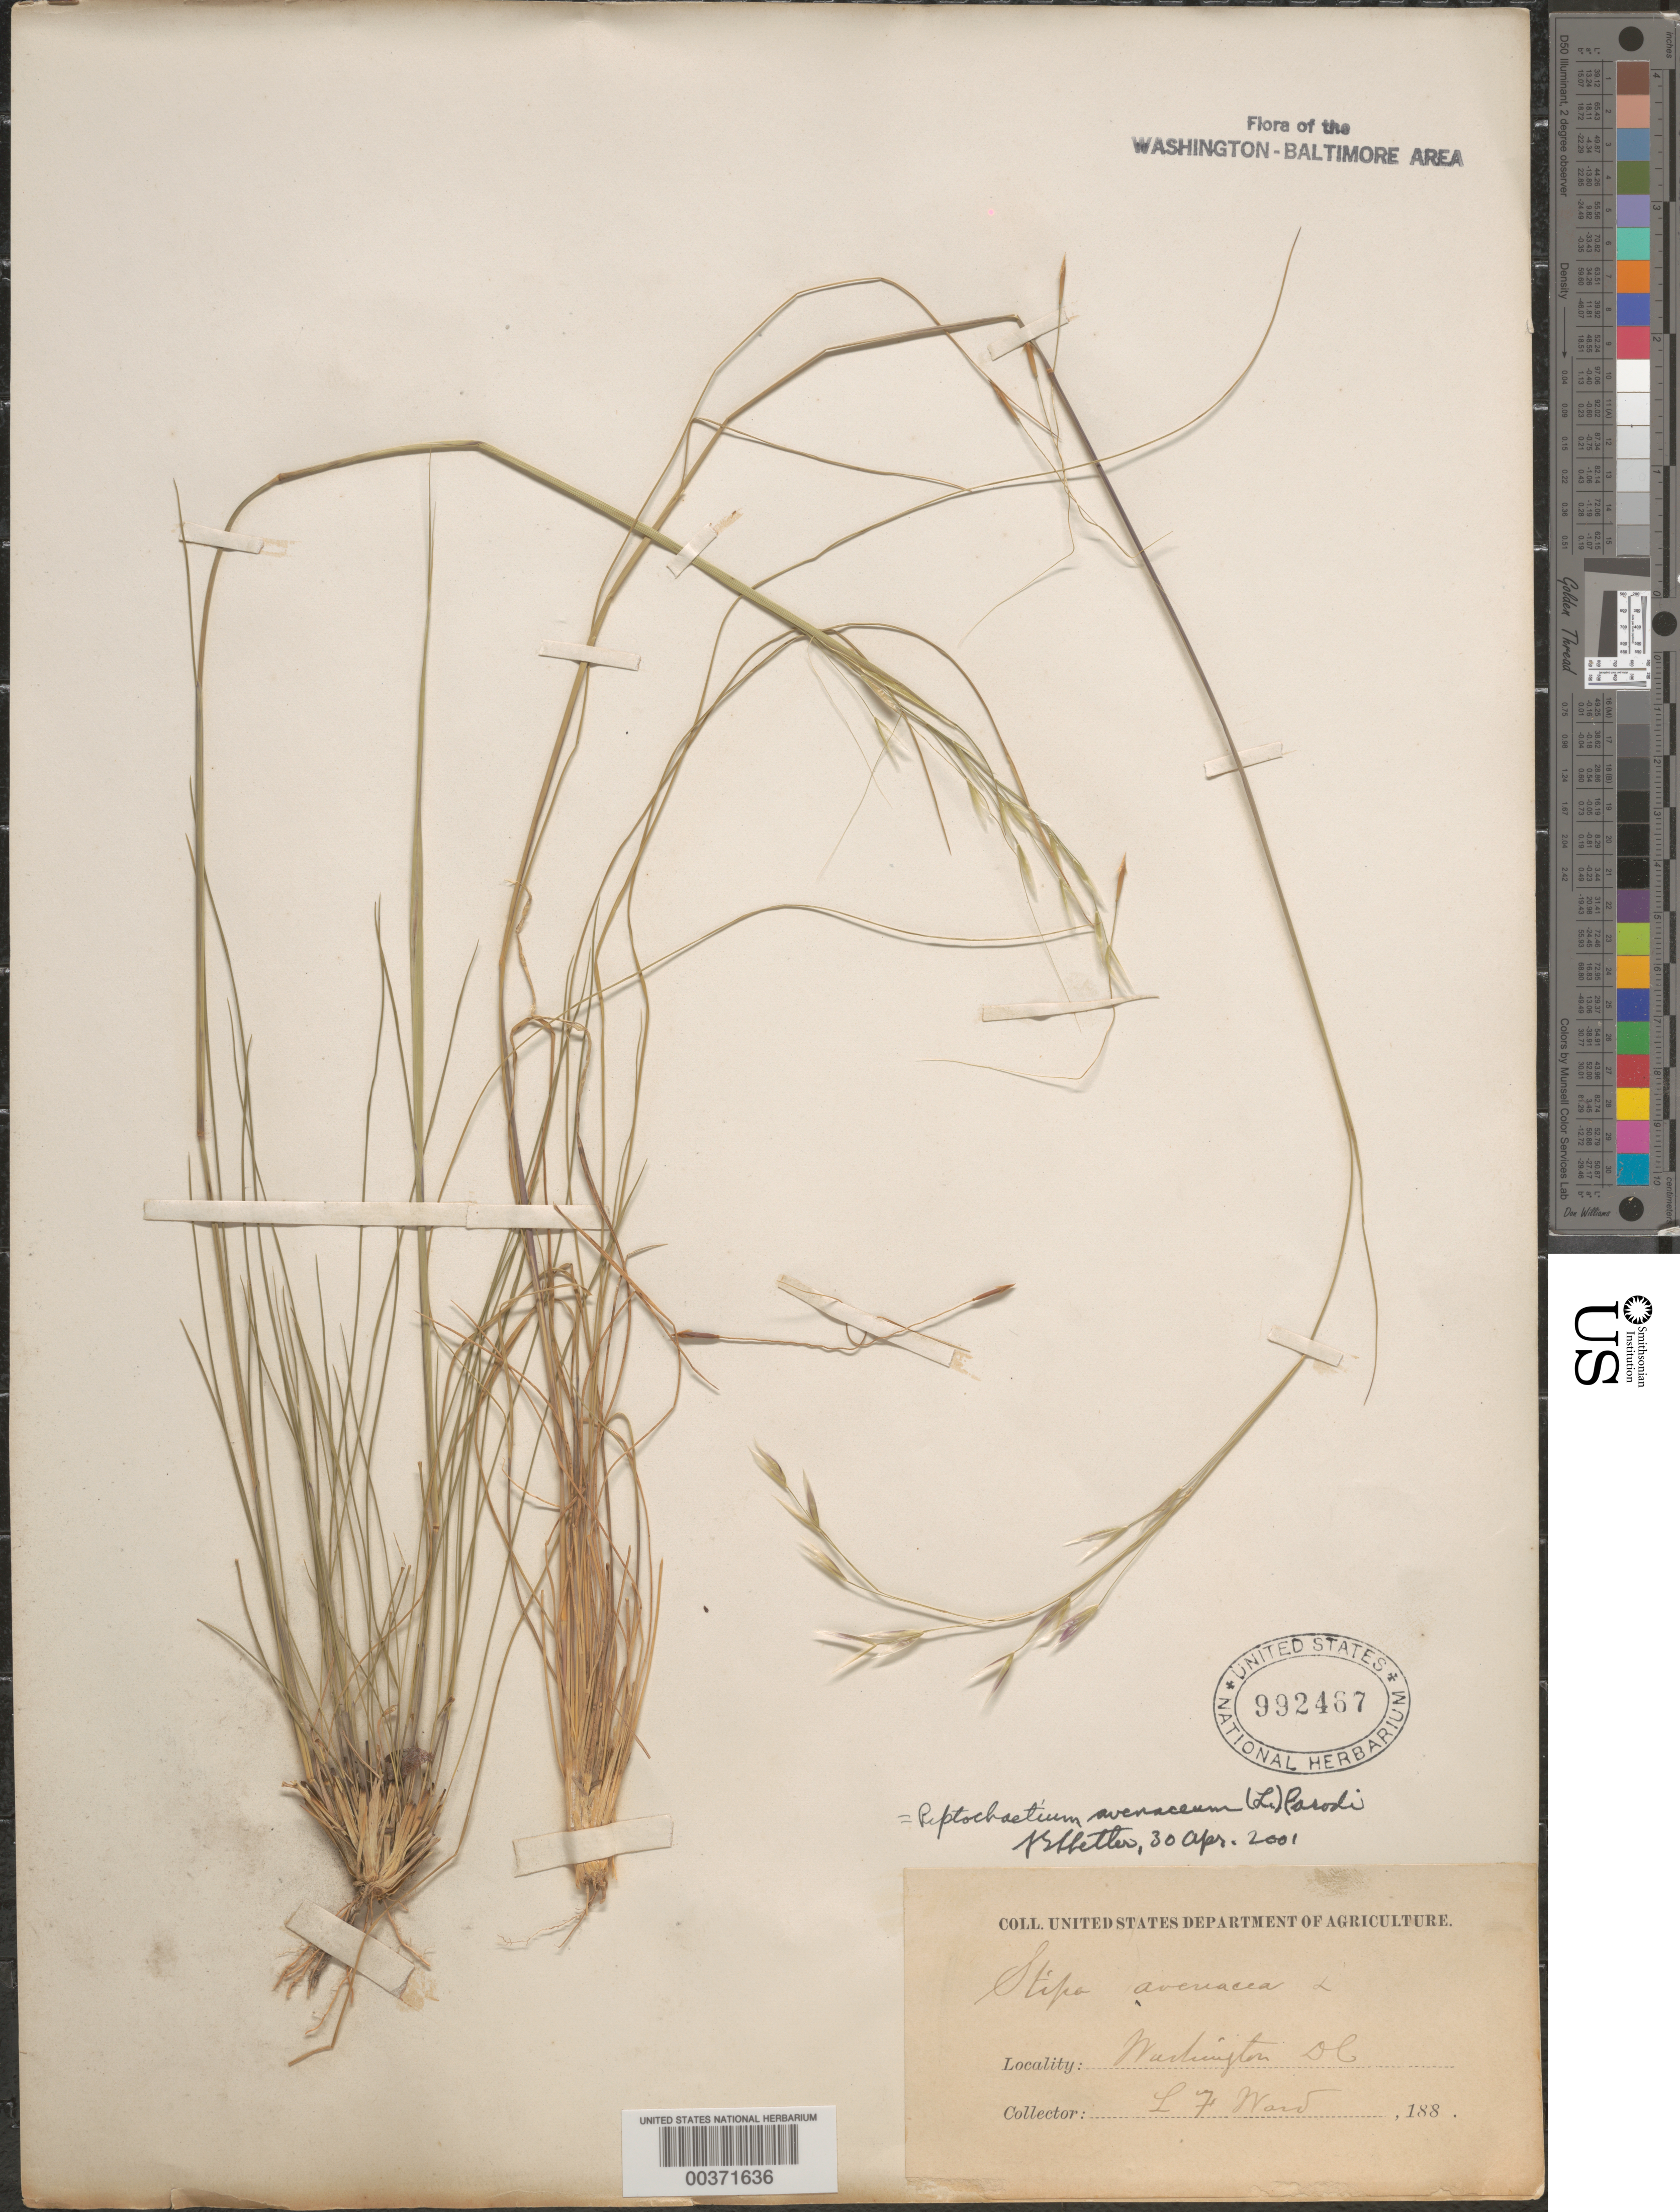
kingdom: Plantae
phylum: Tracheophyta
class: Liliopsida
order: Poales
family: Poaceae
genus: Piptochaetium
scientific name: Piptochaetium avenaceum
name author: (L.) Parodi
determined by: Shetler, Stanwyn G., (US), NMNH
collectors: L. F. Ward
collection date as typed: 1880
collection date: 1880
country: United States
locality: Washington DC and vicinity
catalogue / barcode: US 992467